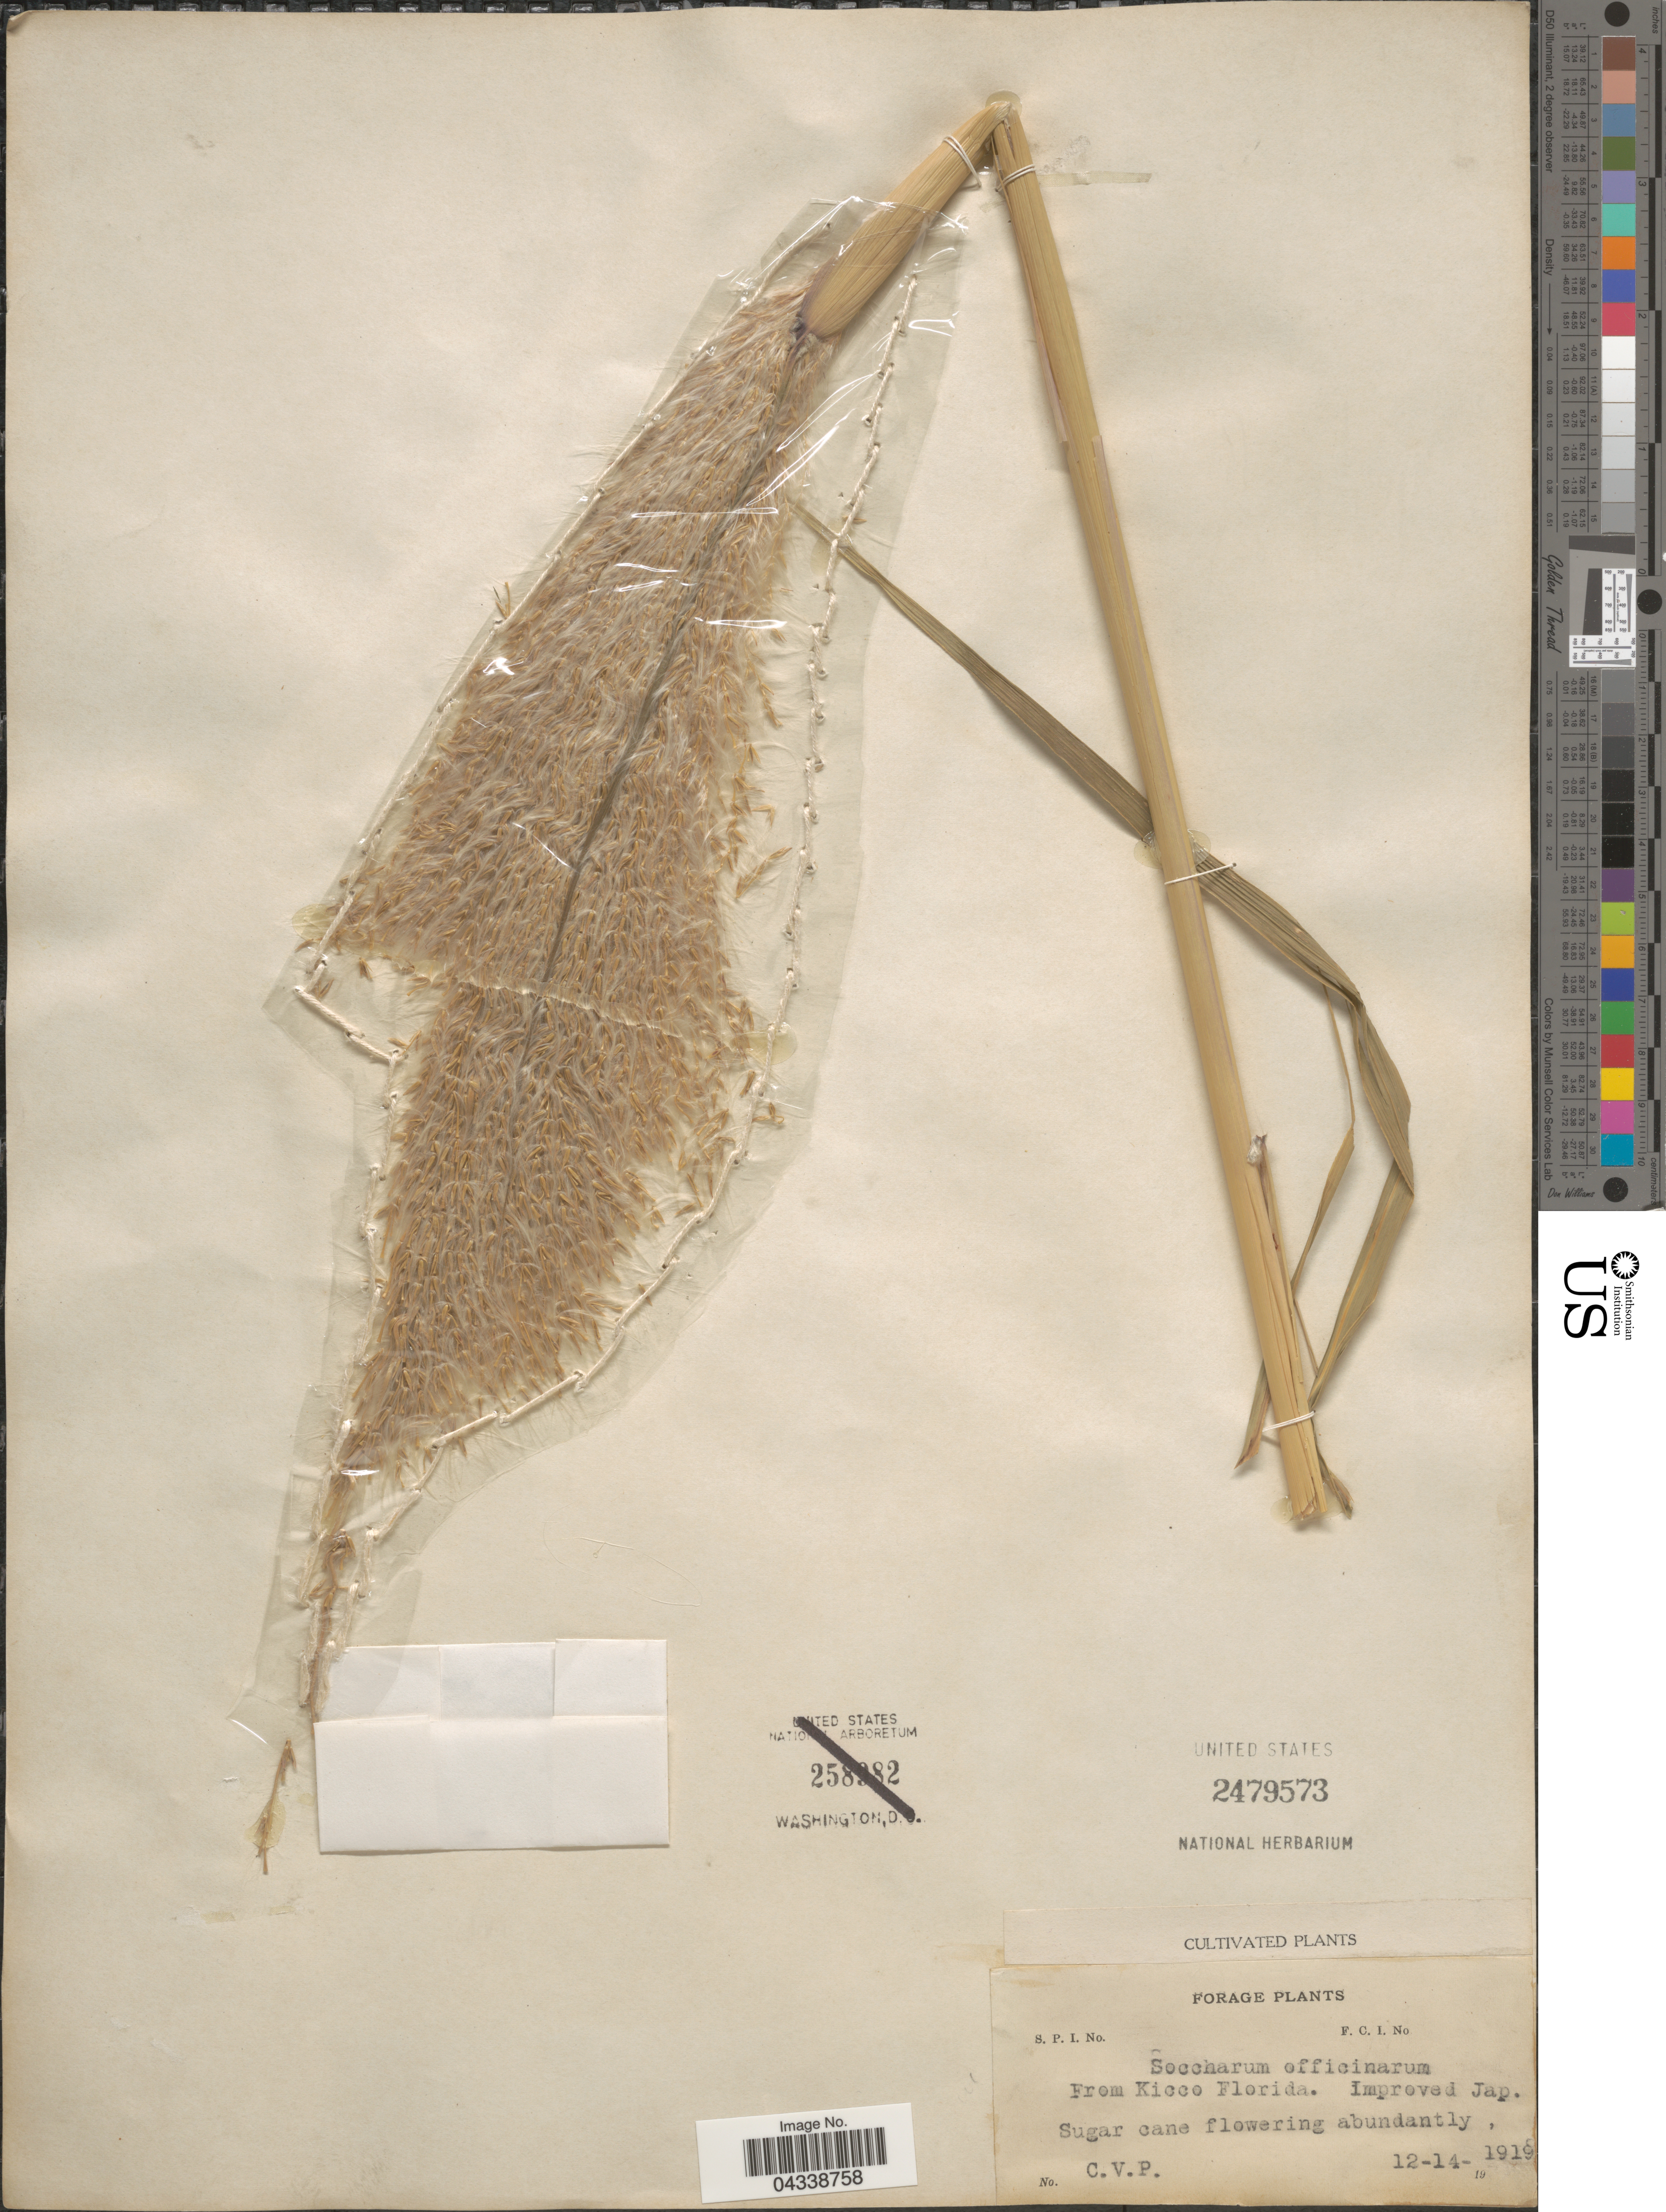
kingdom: Plantae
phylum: Tracheophyta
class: Liliopsida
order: Poales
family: Poaceae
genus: Saccharum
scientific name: Saccharum officinarum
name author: L.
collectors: C. V. P.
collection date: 1919-12-14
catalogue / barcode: US 2479573